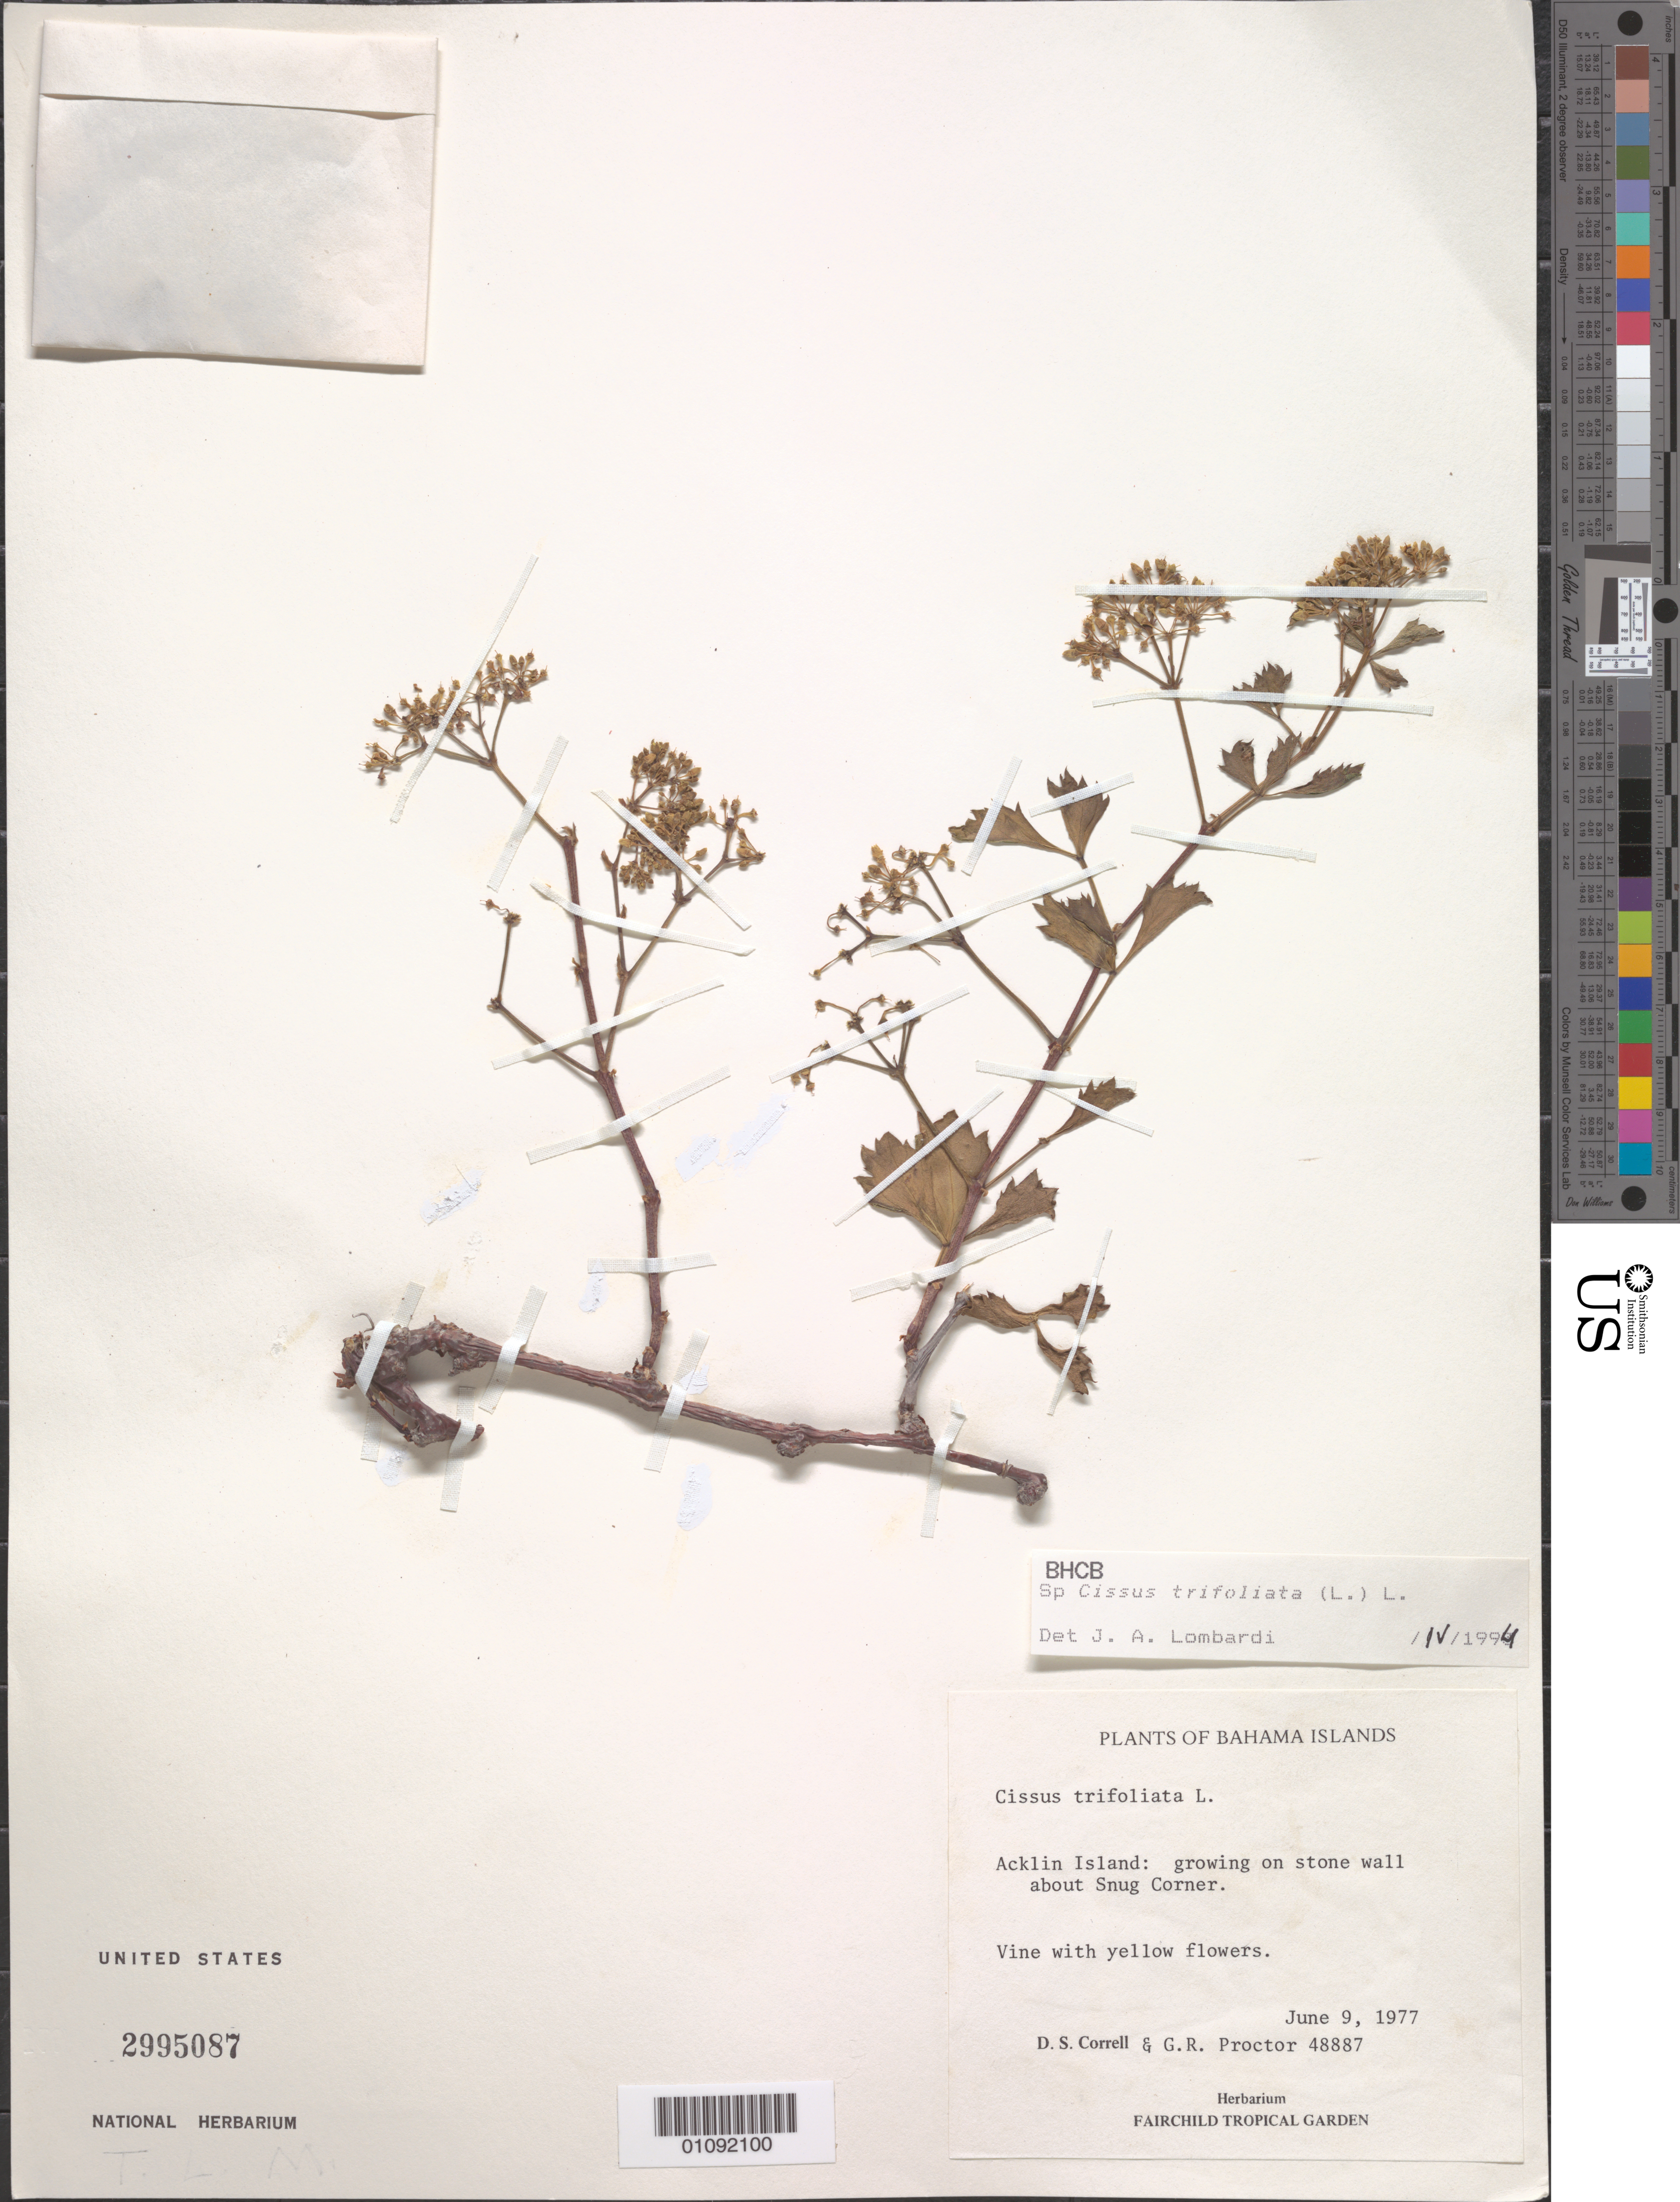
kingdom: Plantae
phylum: Tracheophyta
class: Magnoliopsida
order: Vitales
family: Vitaceae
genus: Cissus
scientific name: Cissus trifoliata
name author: (L.) L.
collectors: D. S. Correll & G. R. Proctor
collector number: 48887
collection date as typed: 09 Jun 1977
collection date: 1977-06-09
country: Bahamas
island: Acklin's I.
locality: Acklin Island: growing on stone wall about Snug Corner.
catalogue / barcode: US 2995087